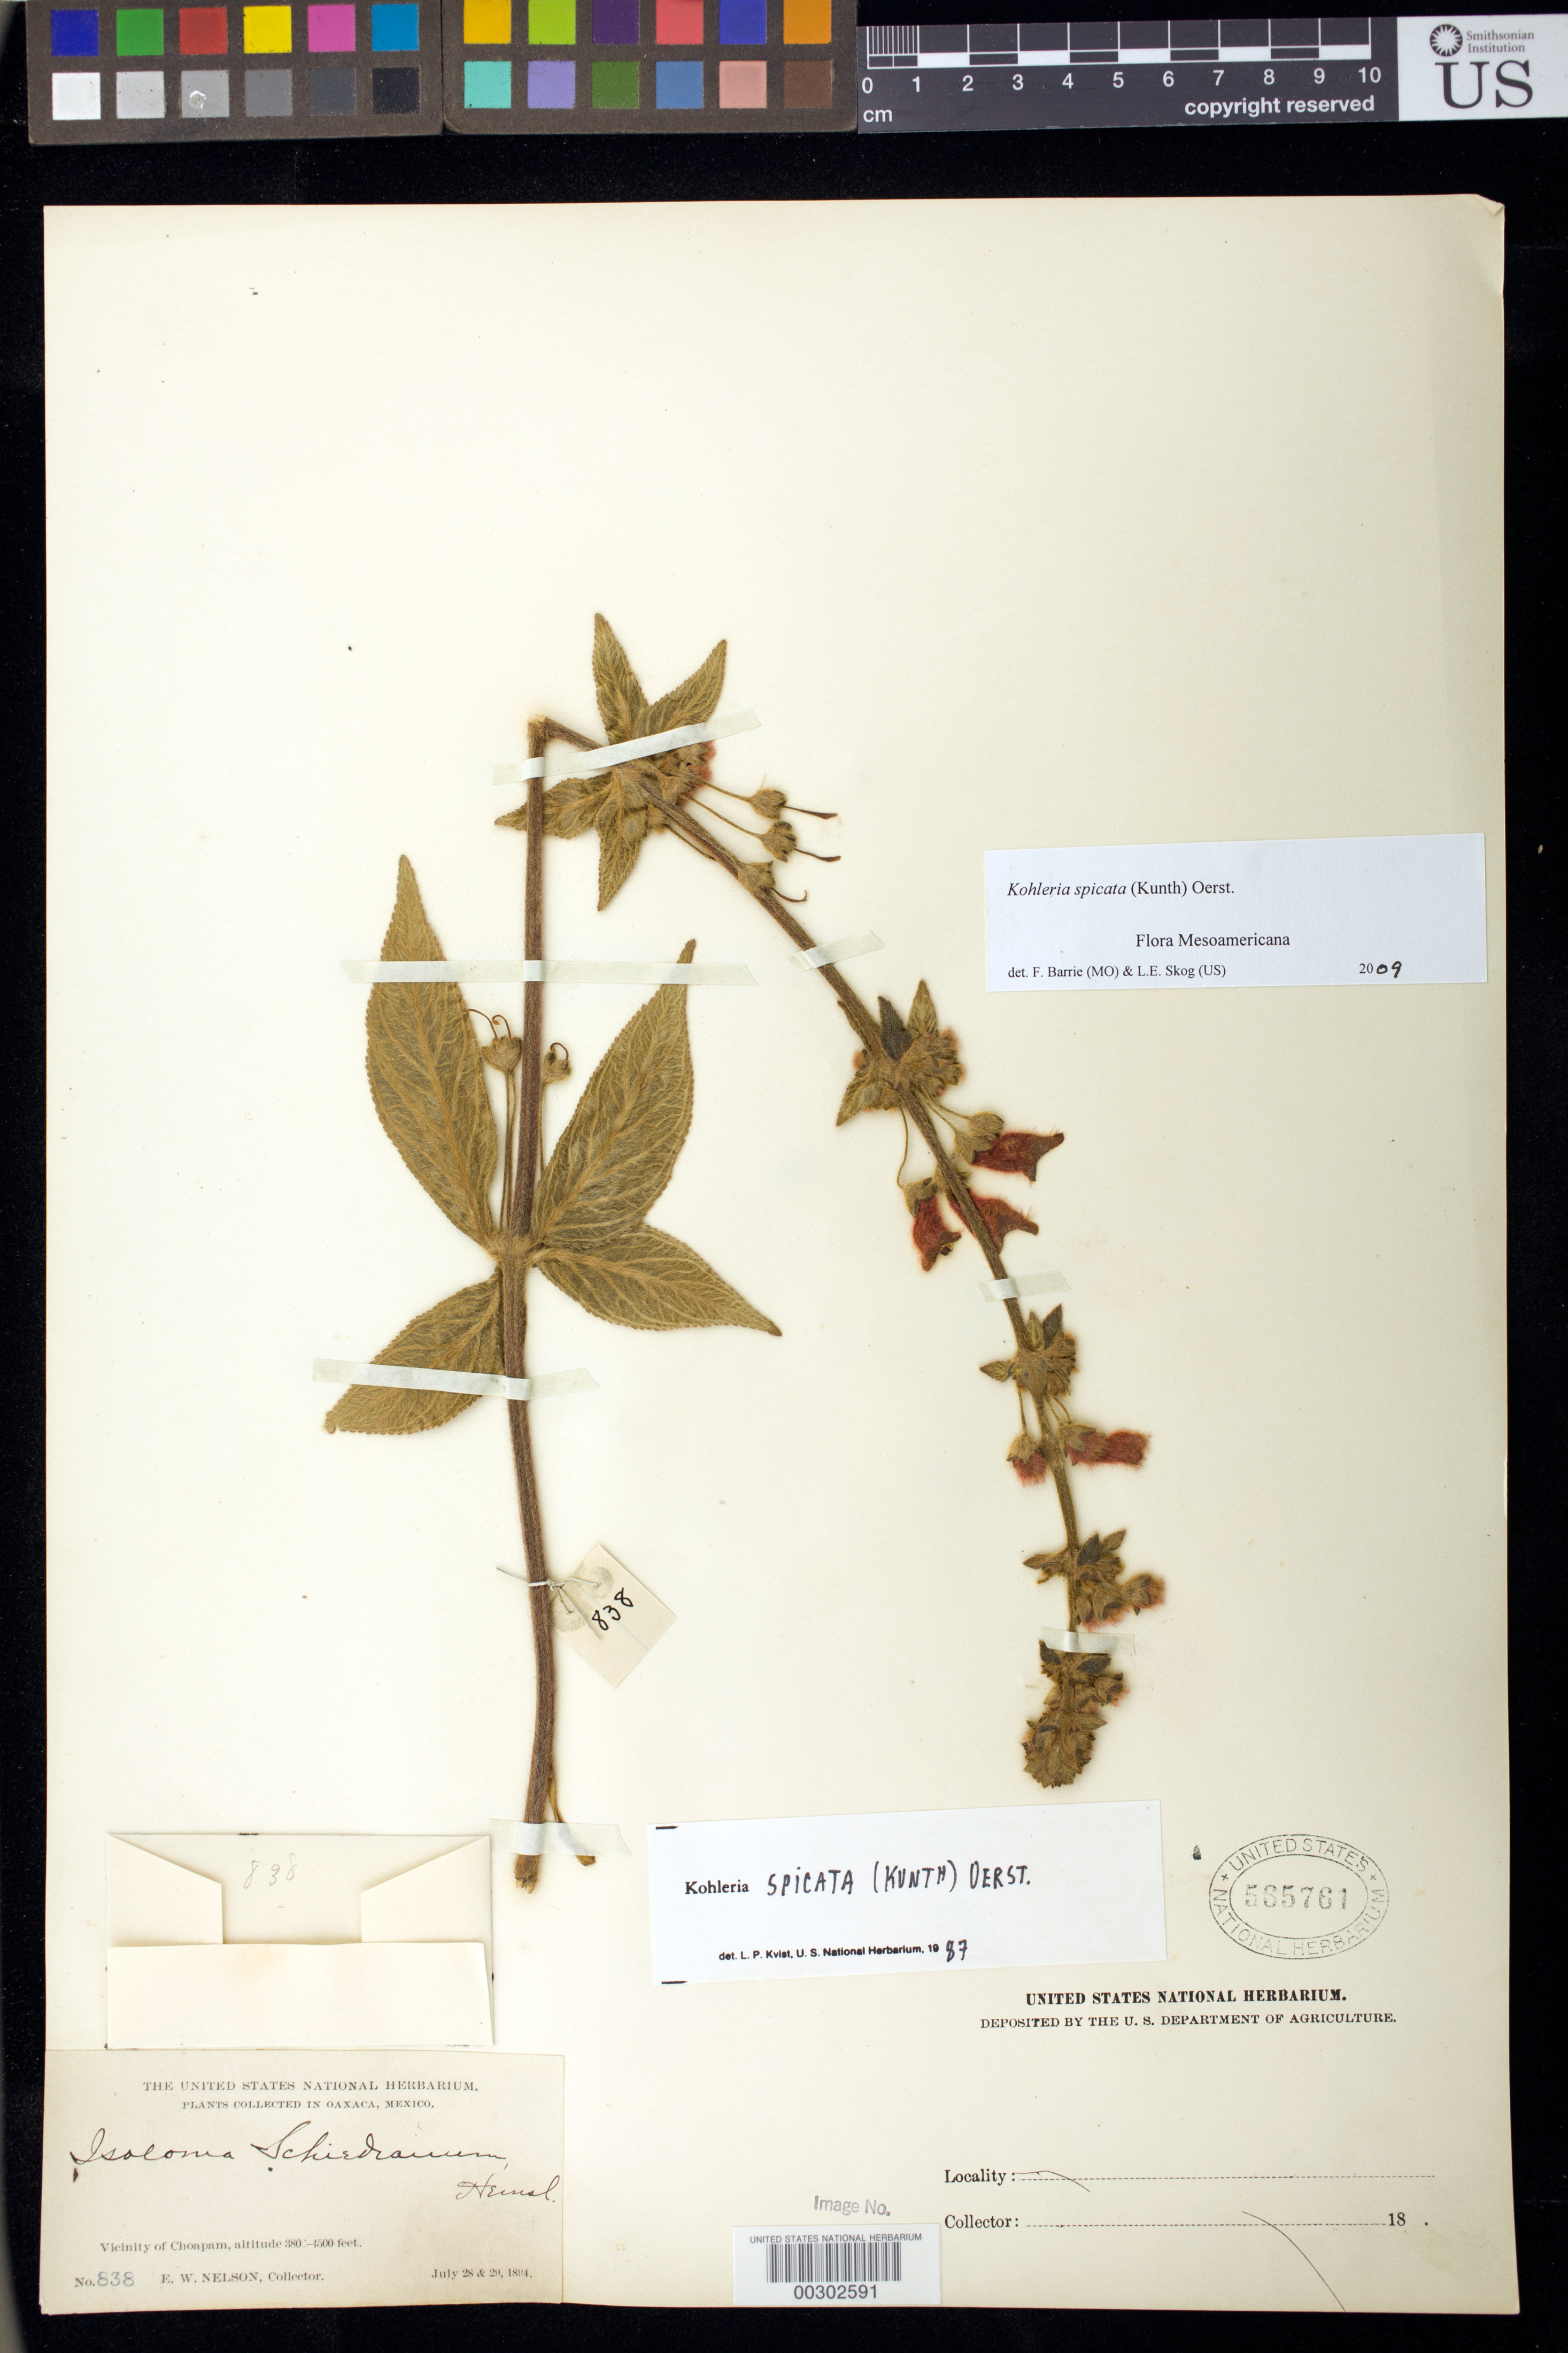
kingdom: Plantae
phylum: Tracheophyta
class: Magnoliopsida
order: Lamiales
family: Gesneriaceae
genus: Kohleria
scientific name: Kohleria spicata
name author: (Kunth) Oerst.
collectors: E. W. Nelson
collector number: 838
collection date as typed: Jul 1894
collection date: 1894-07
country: Mexico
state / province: Oaxaca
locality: Vicinity of Choapam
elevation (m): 1158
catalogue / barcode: US 565761